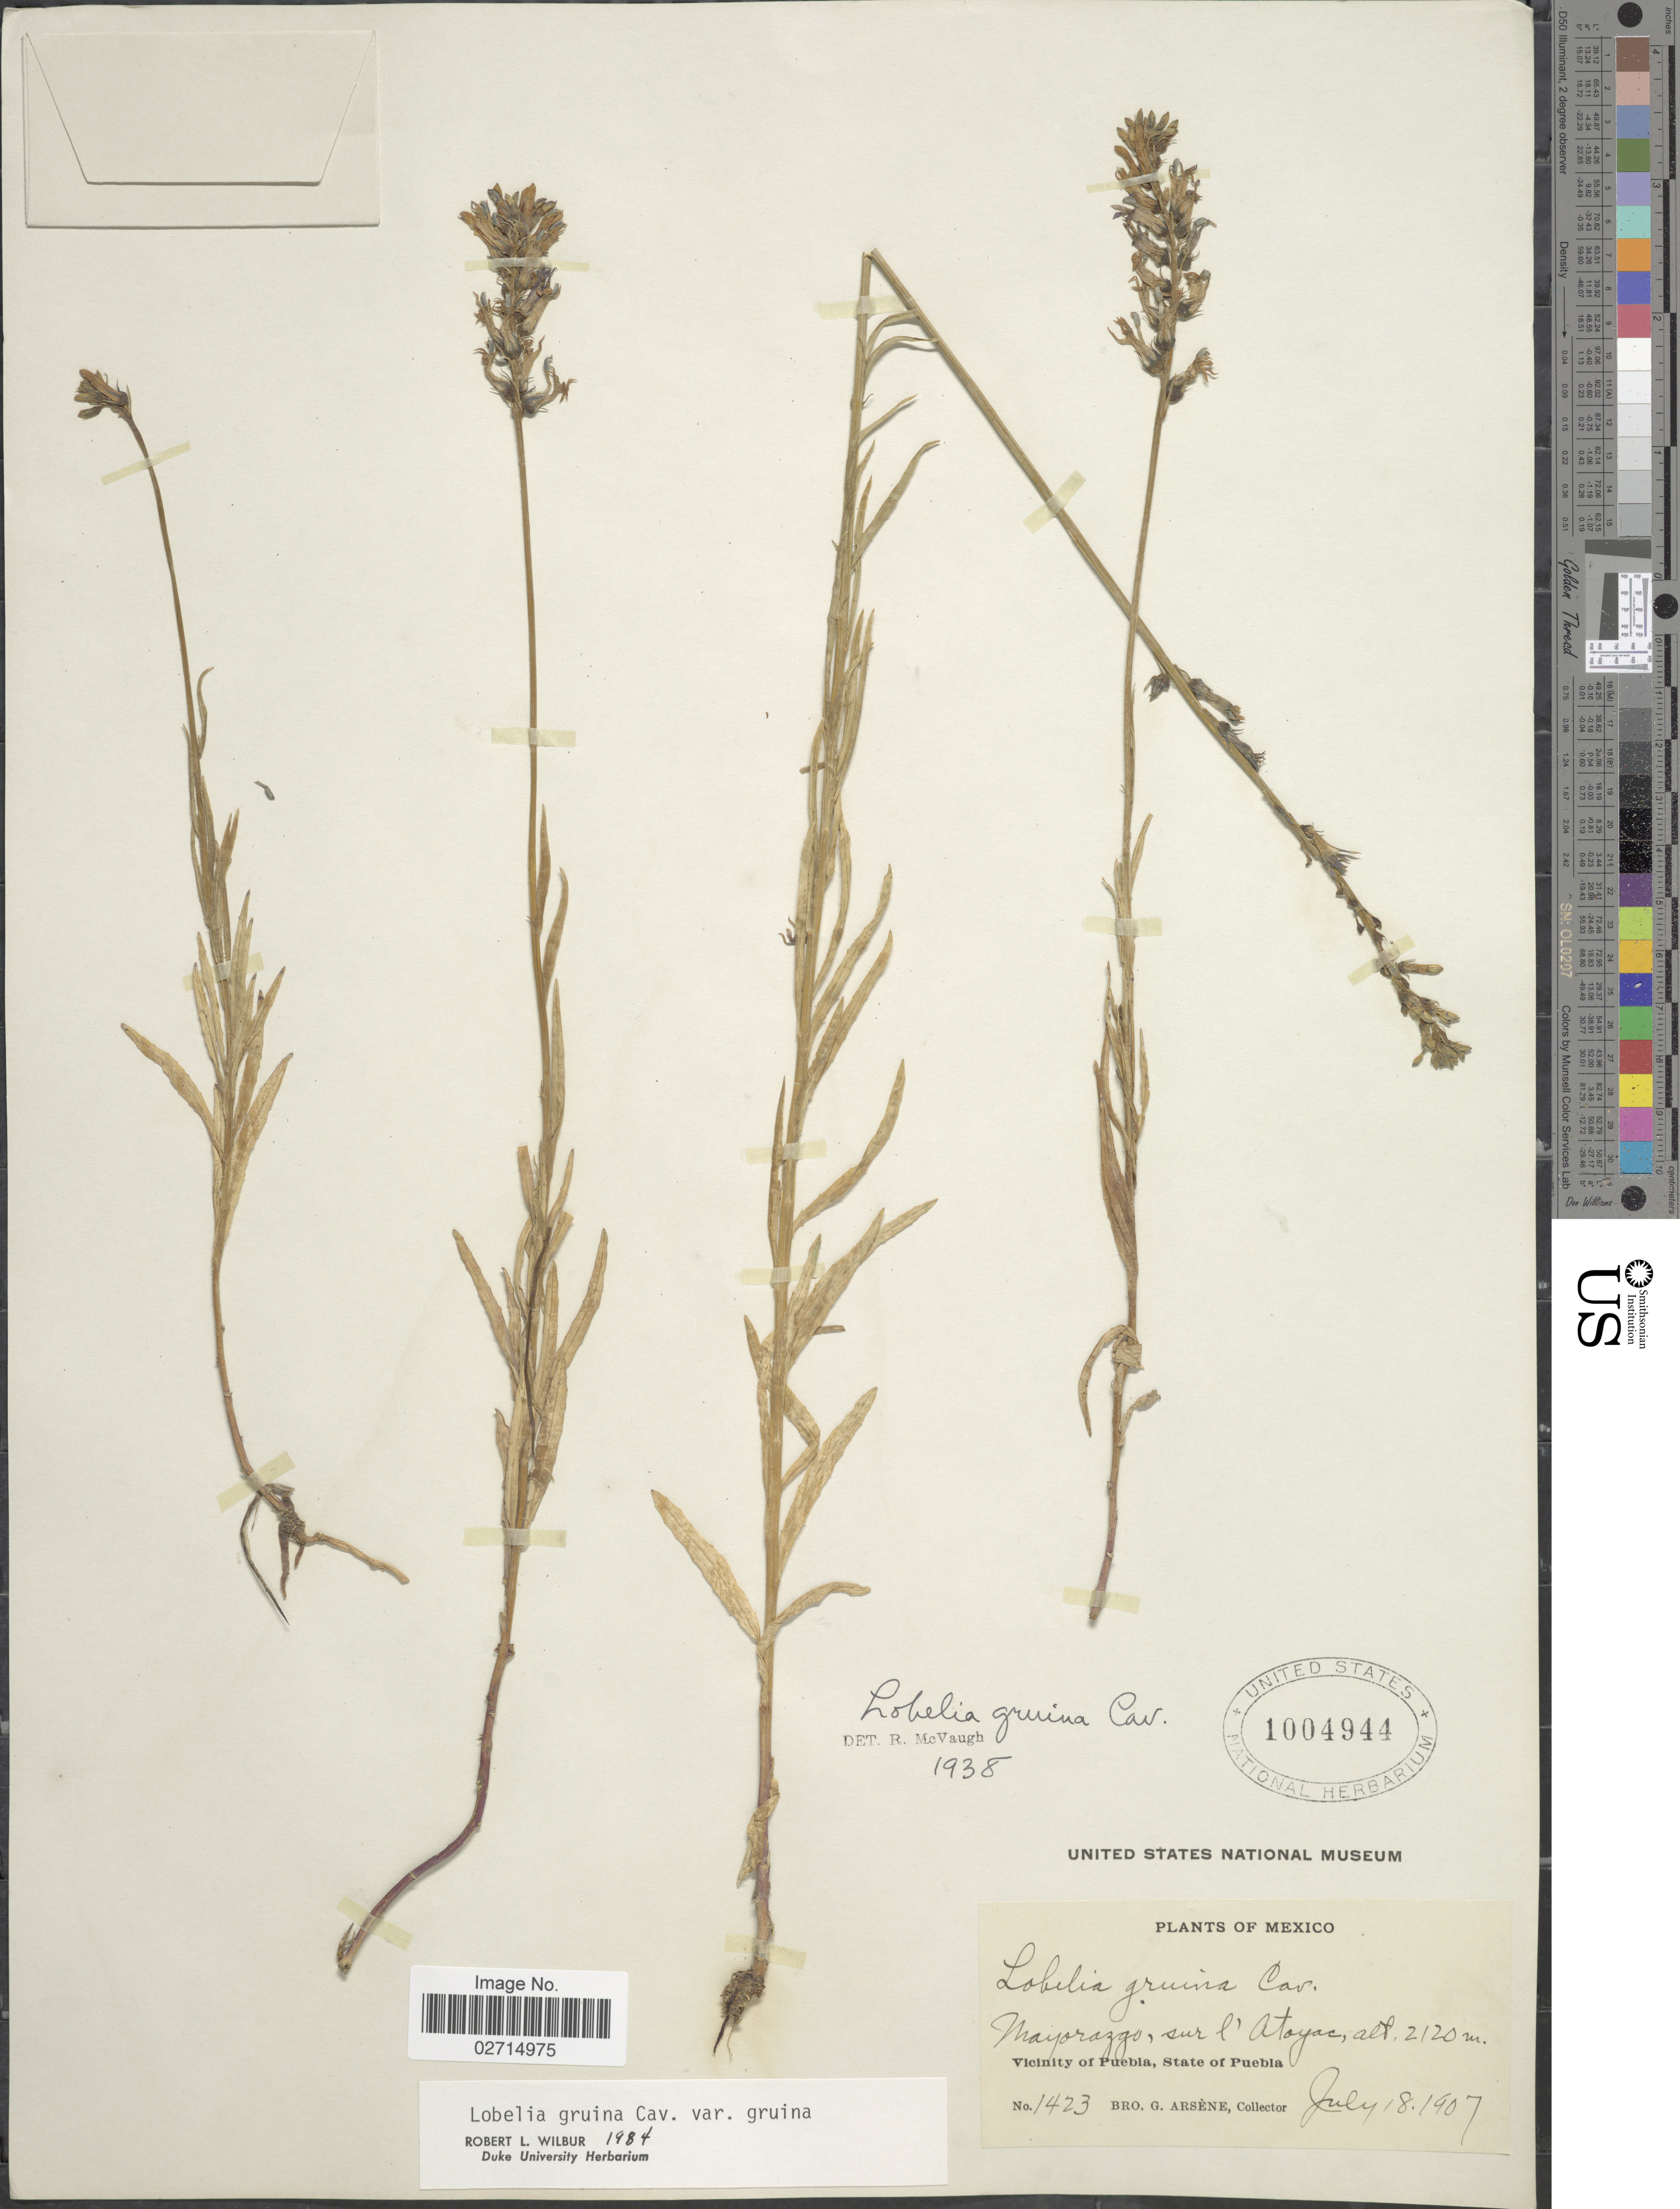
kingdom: Plantae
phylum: Tracheophyta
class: Magnoliopsida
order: Asterales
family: Campanulaceae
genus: Lobelia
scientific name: Lobelia gruina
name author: Cav.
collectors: Bro. G. Arsène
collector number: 1423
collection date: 1907-07-18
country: Mexico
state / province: Puebla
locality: Mayorazzo, sur l' Atoyac, Vicinity of Puebla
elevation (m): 2120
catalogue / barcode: US 1004944